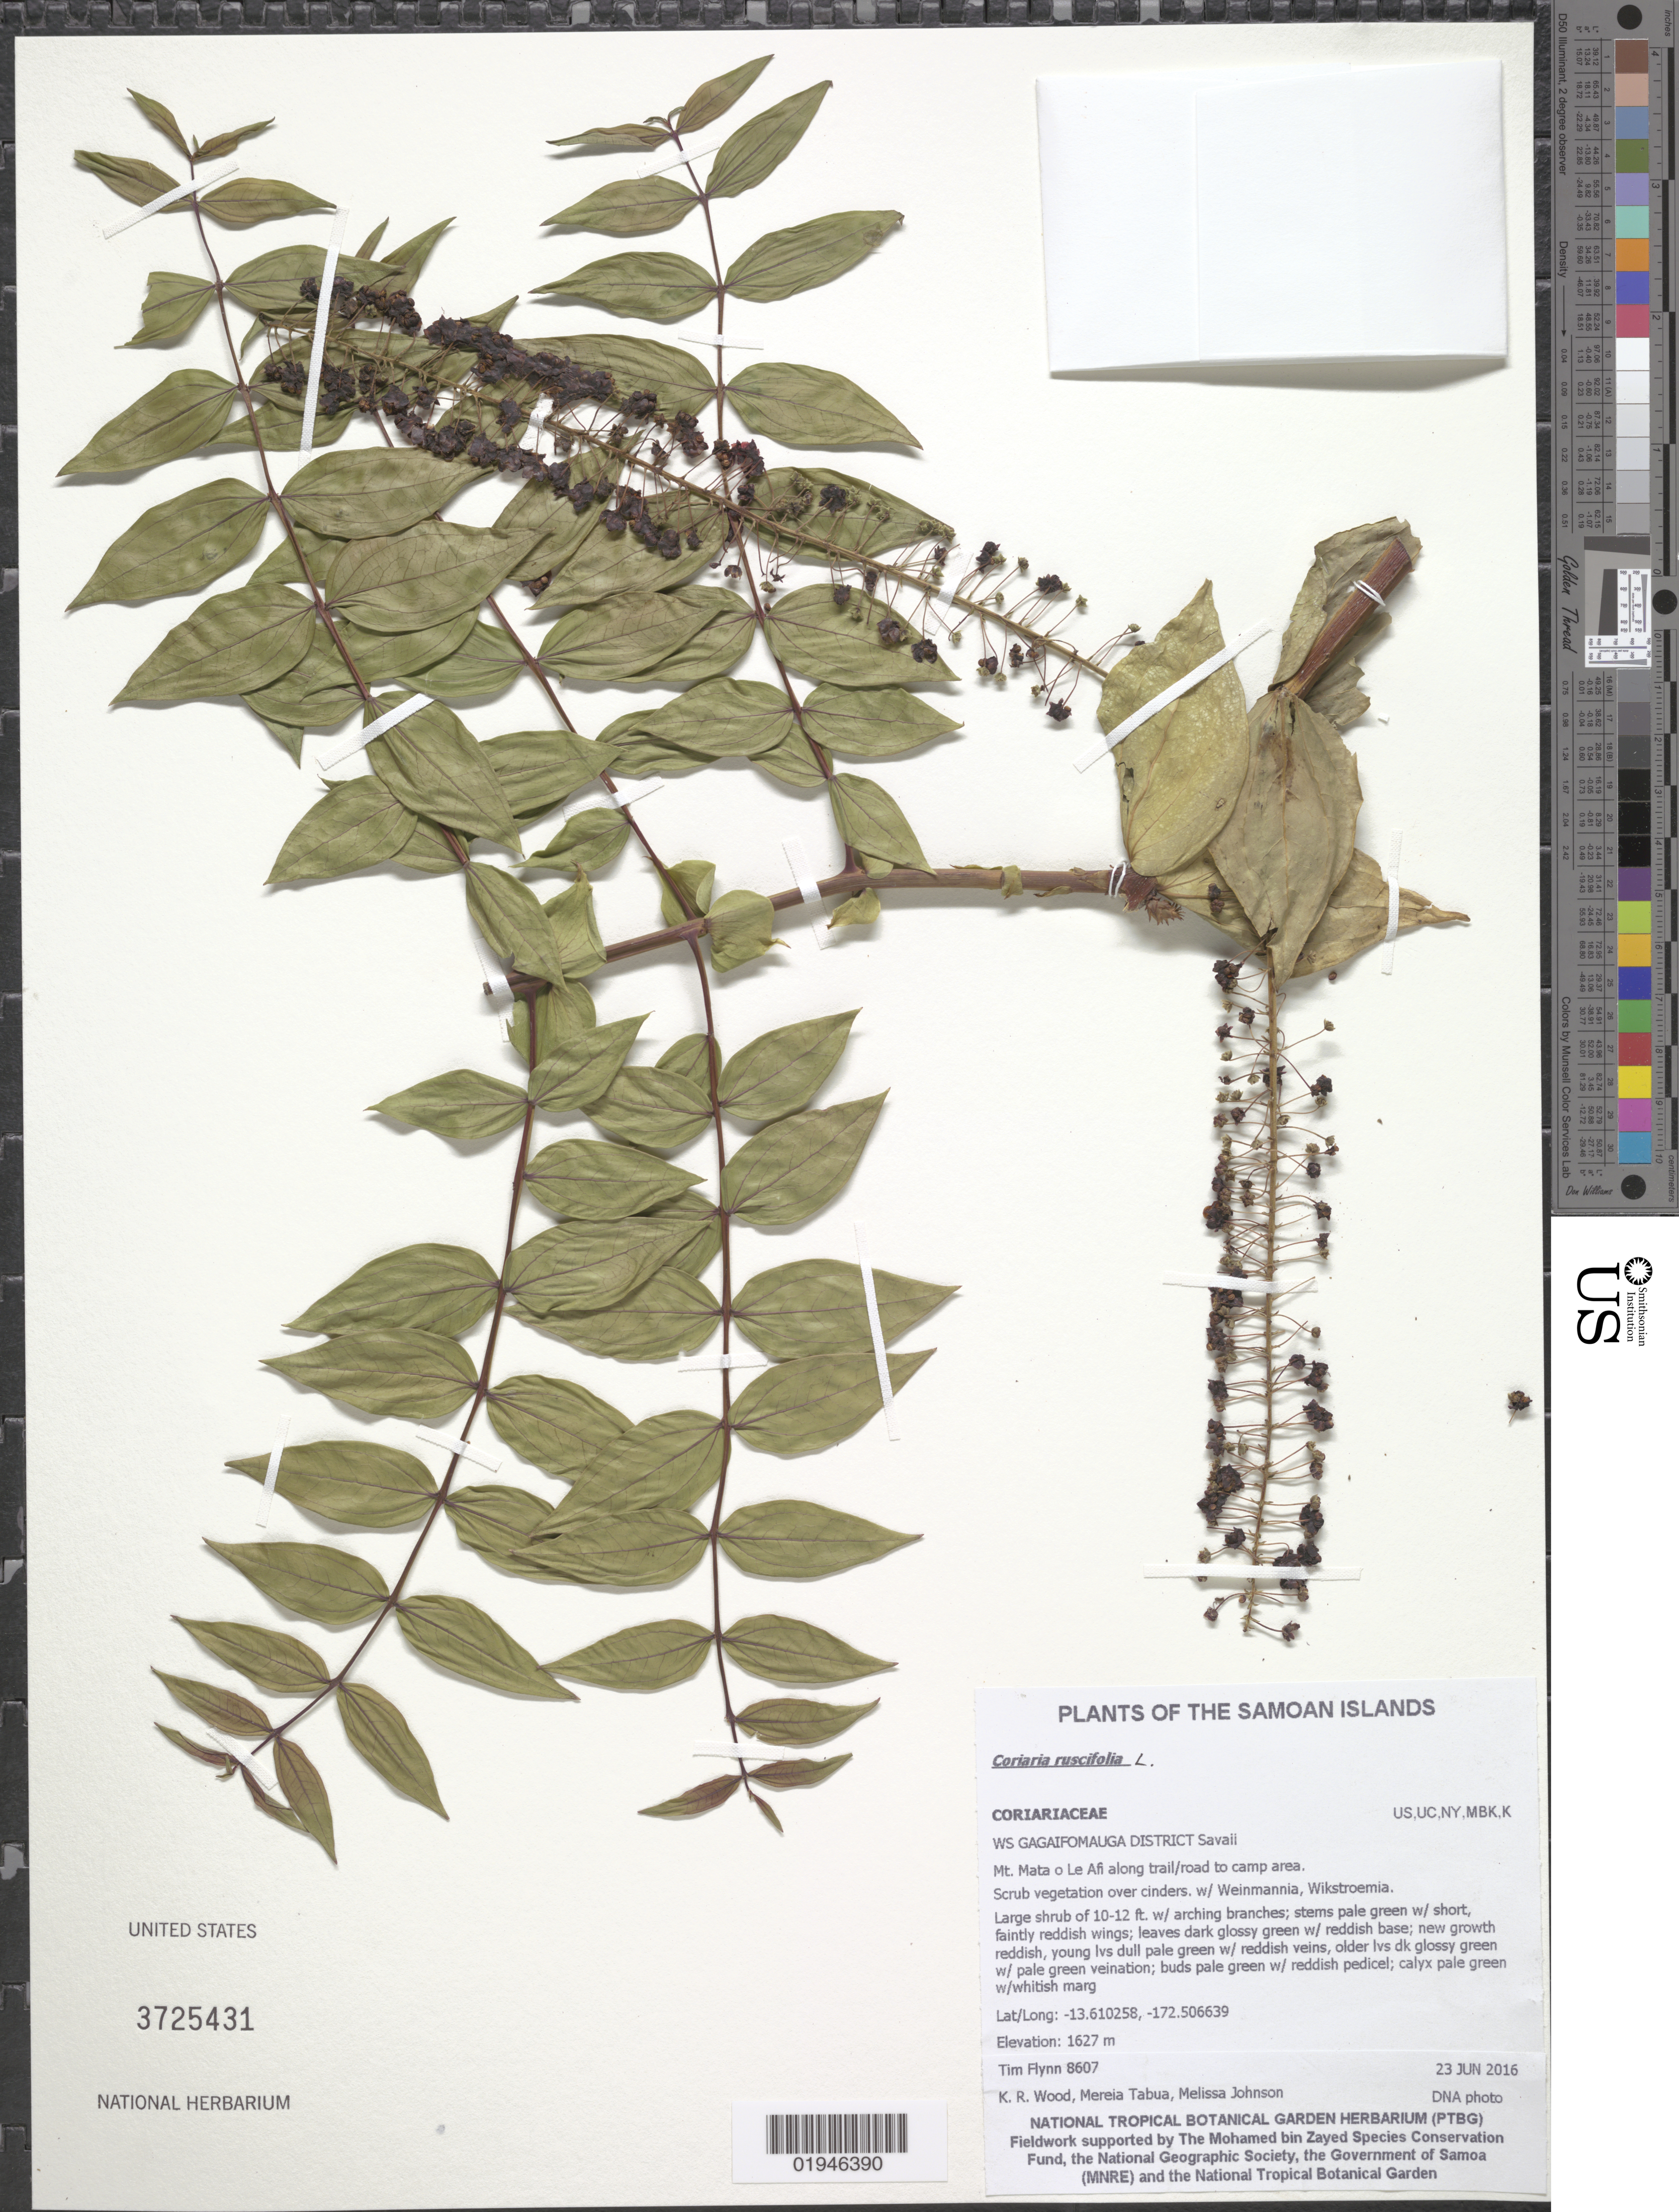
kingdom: Plantae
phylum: Tracheophyta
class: Magnoliopsida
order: Cucurbitales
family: Coriariaceae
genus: Coriaria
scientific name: Coriaria ruscifolia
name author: L.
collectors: T. W. Flynn, K. R. Wood, M. Tabua & M. Johnson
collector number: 8607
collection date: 2016-06-23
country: Samoa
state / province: Gagaifomauga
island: Savai'i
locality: Gagaifomauga District, Mt. Mata o Le Afi along trail/road to camp area.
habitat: Scrub vegetation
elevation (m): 1627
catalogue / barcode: US 3725431